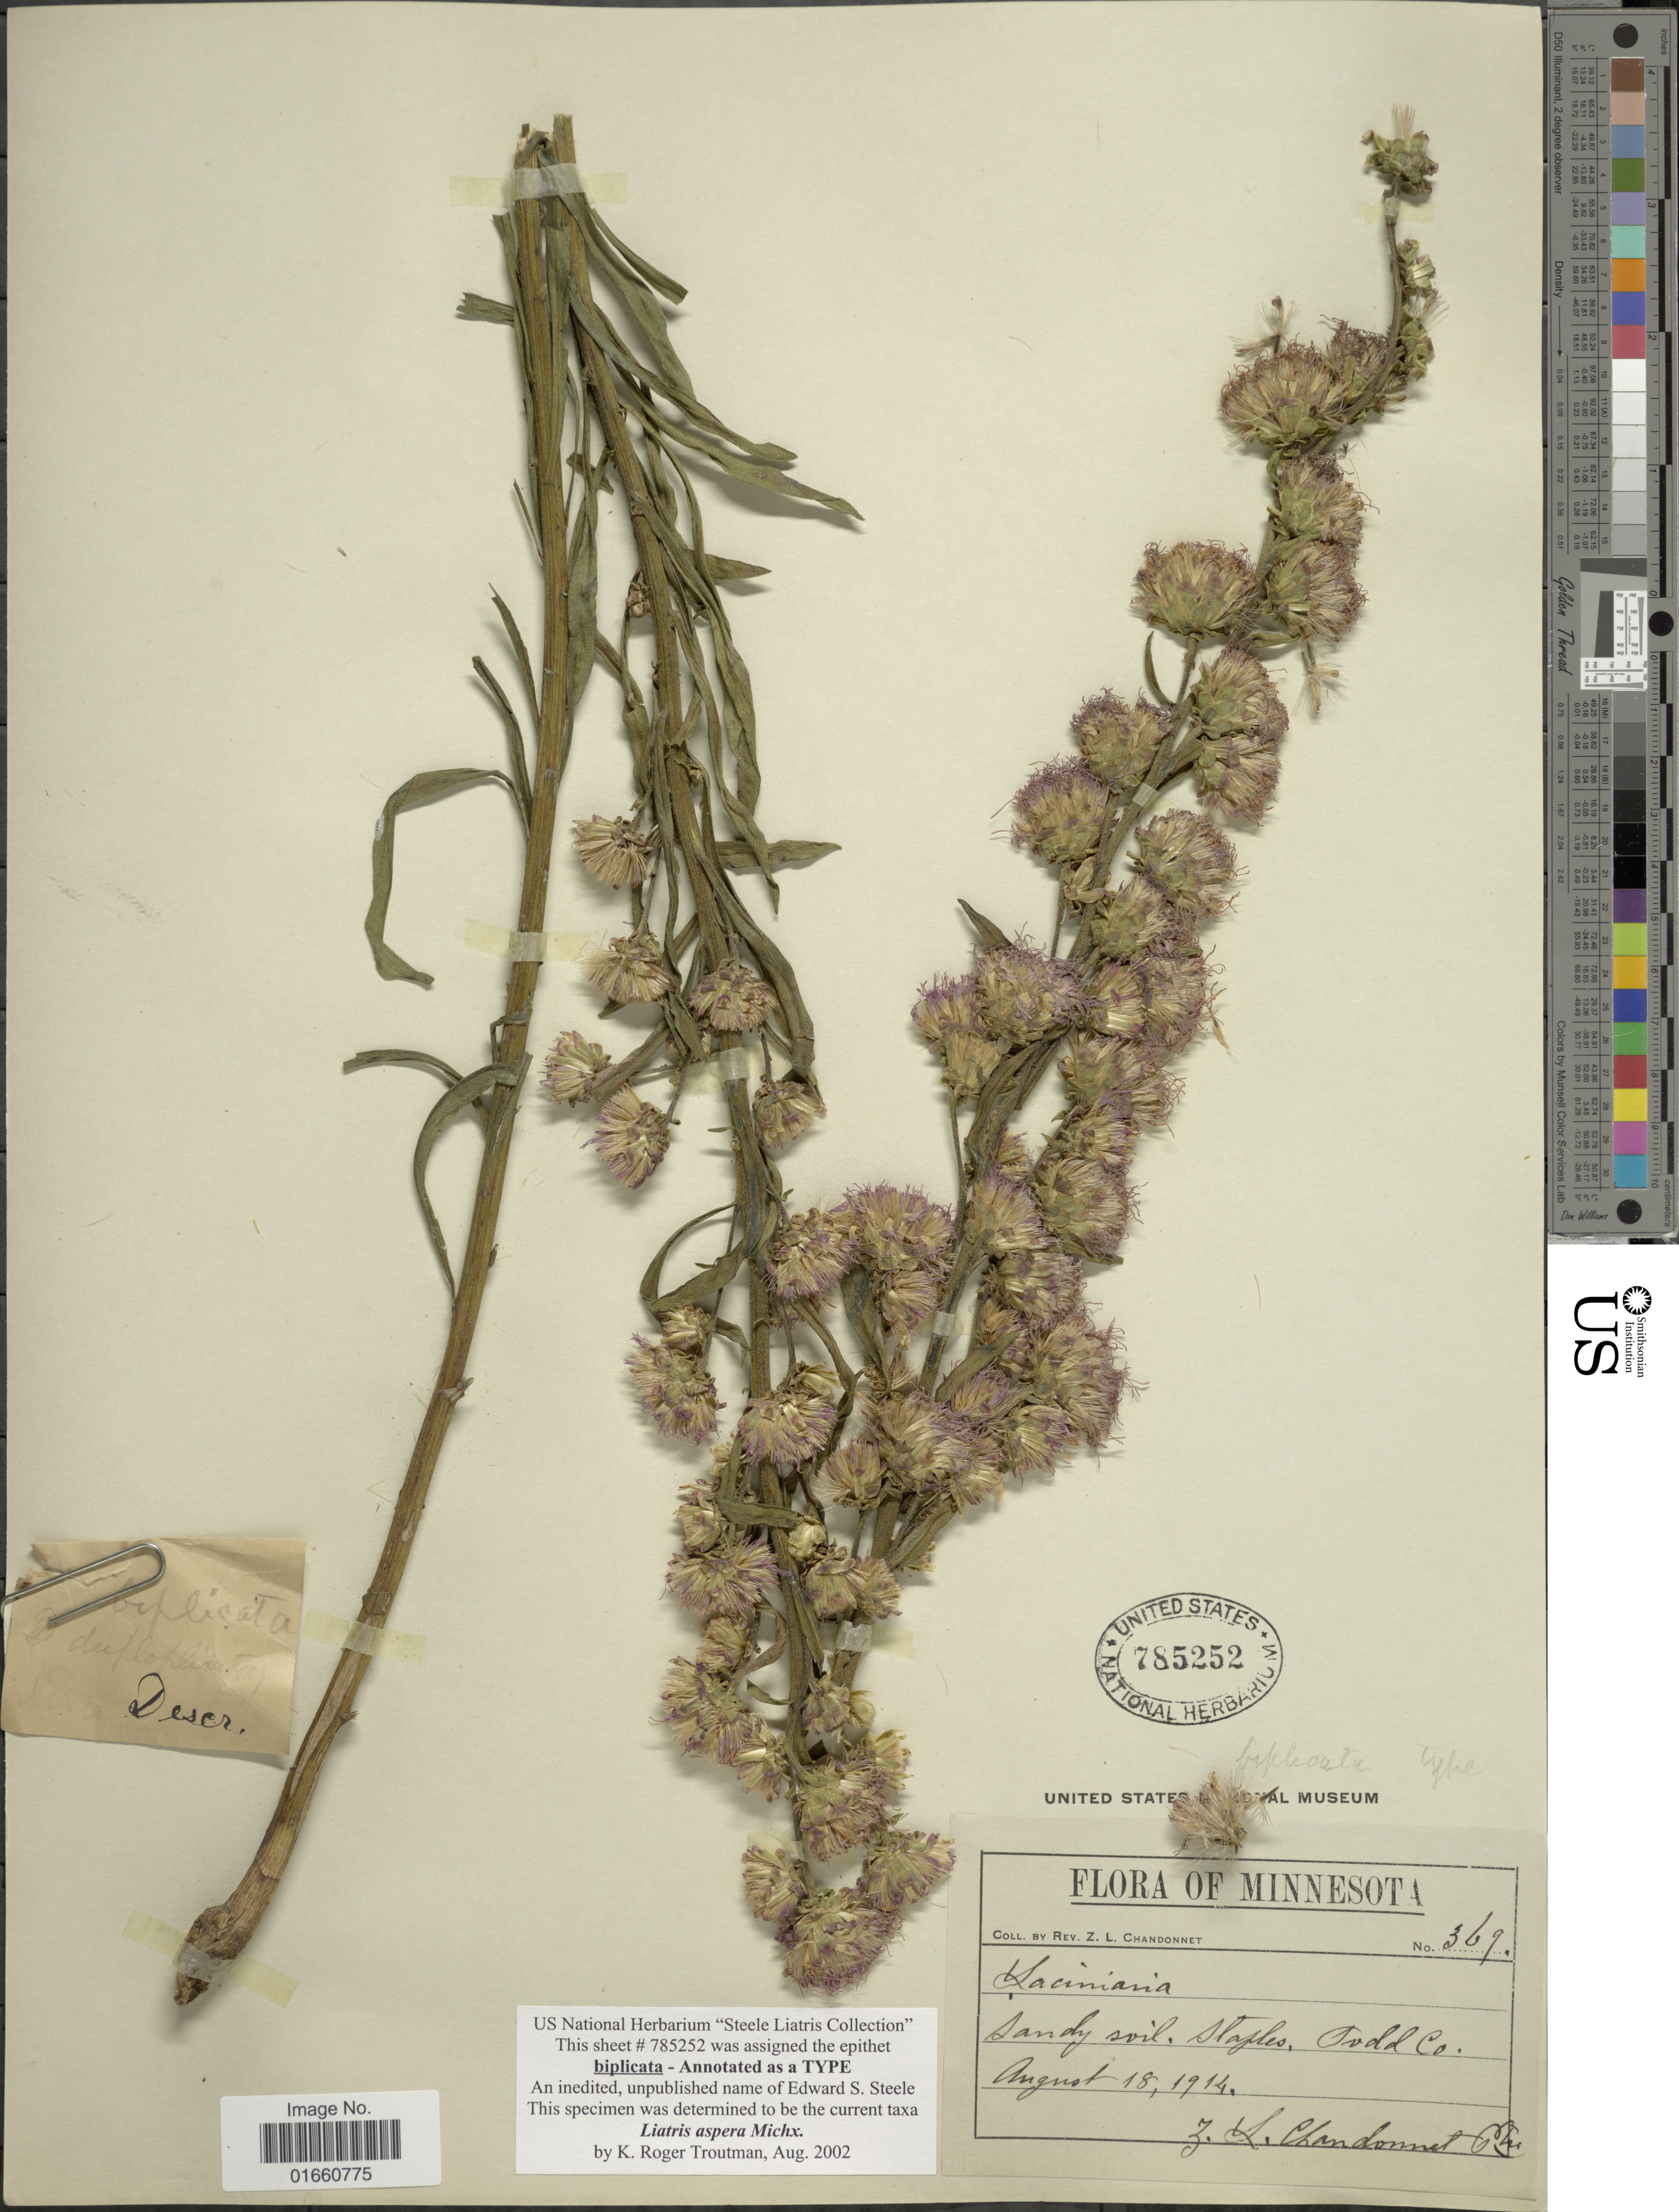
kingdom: Plantae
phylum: Tracheophyta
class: Magnoliopsida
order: Asterales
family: Asteraceae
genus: Liatris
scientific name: Liatris aspera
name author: Michx.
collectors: Z. Chandonnet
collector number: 369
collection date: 1914-08-18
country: United States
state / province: Minnesota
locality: Staples, Todd Co.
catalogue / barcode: US 785252